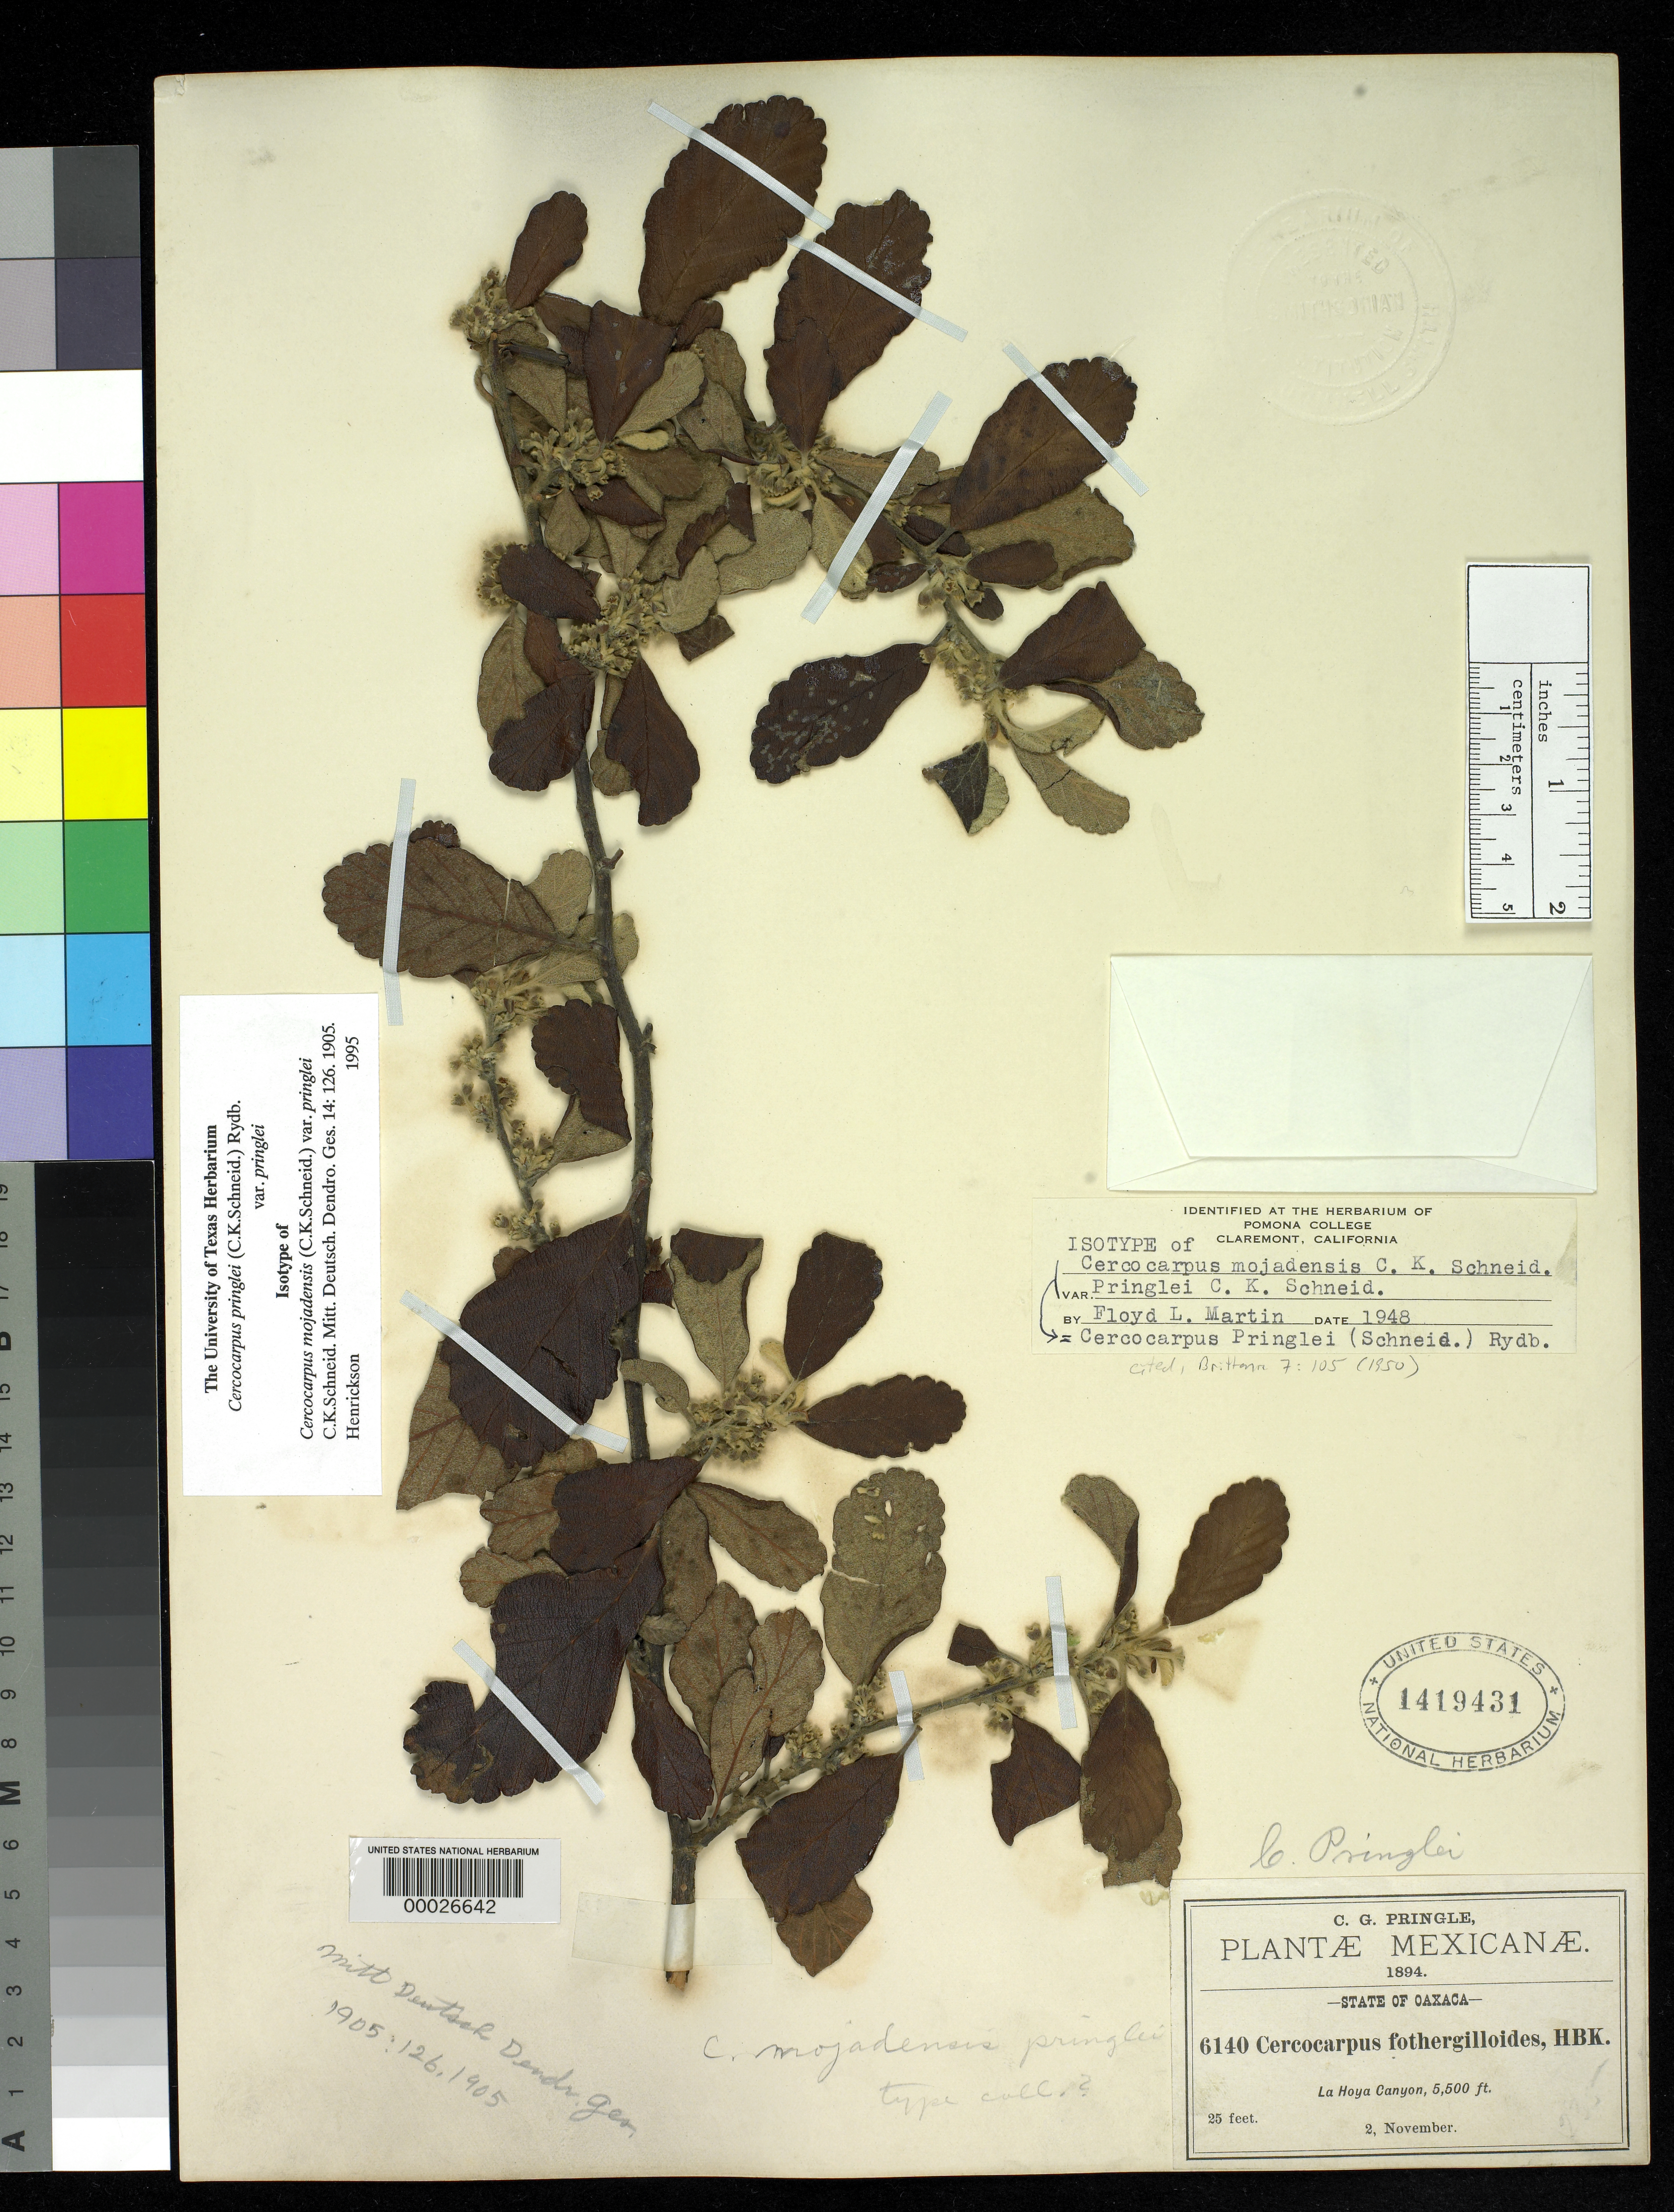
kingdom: Plantae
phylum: Tracheophyta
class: Magnoliopsida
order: Rosales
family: Rosaceae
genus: Cercocarpus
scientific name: Cercocarpus mojadensis var. pringlei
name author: C.K. Schneid.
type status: Isotype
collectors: C. G. Pringle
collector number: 6140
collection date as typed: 02 Nov 1894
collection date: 1894-11-02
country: Mexico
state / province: Oaxaca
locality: La Hoya Canyon.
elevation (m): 1676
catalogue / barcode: US 1419431